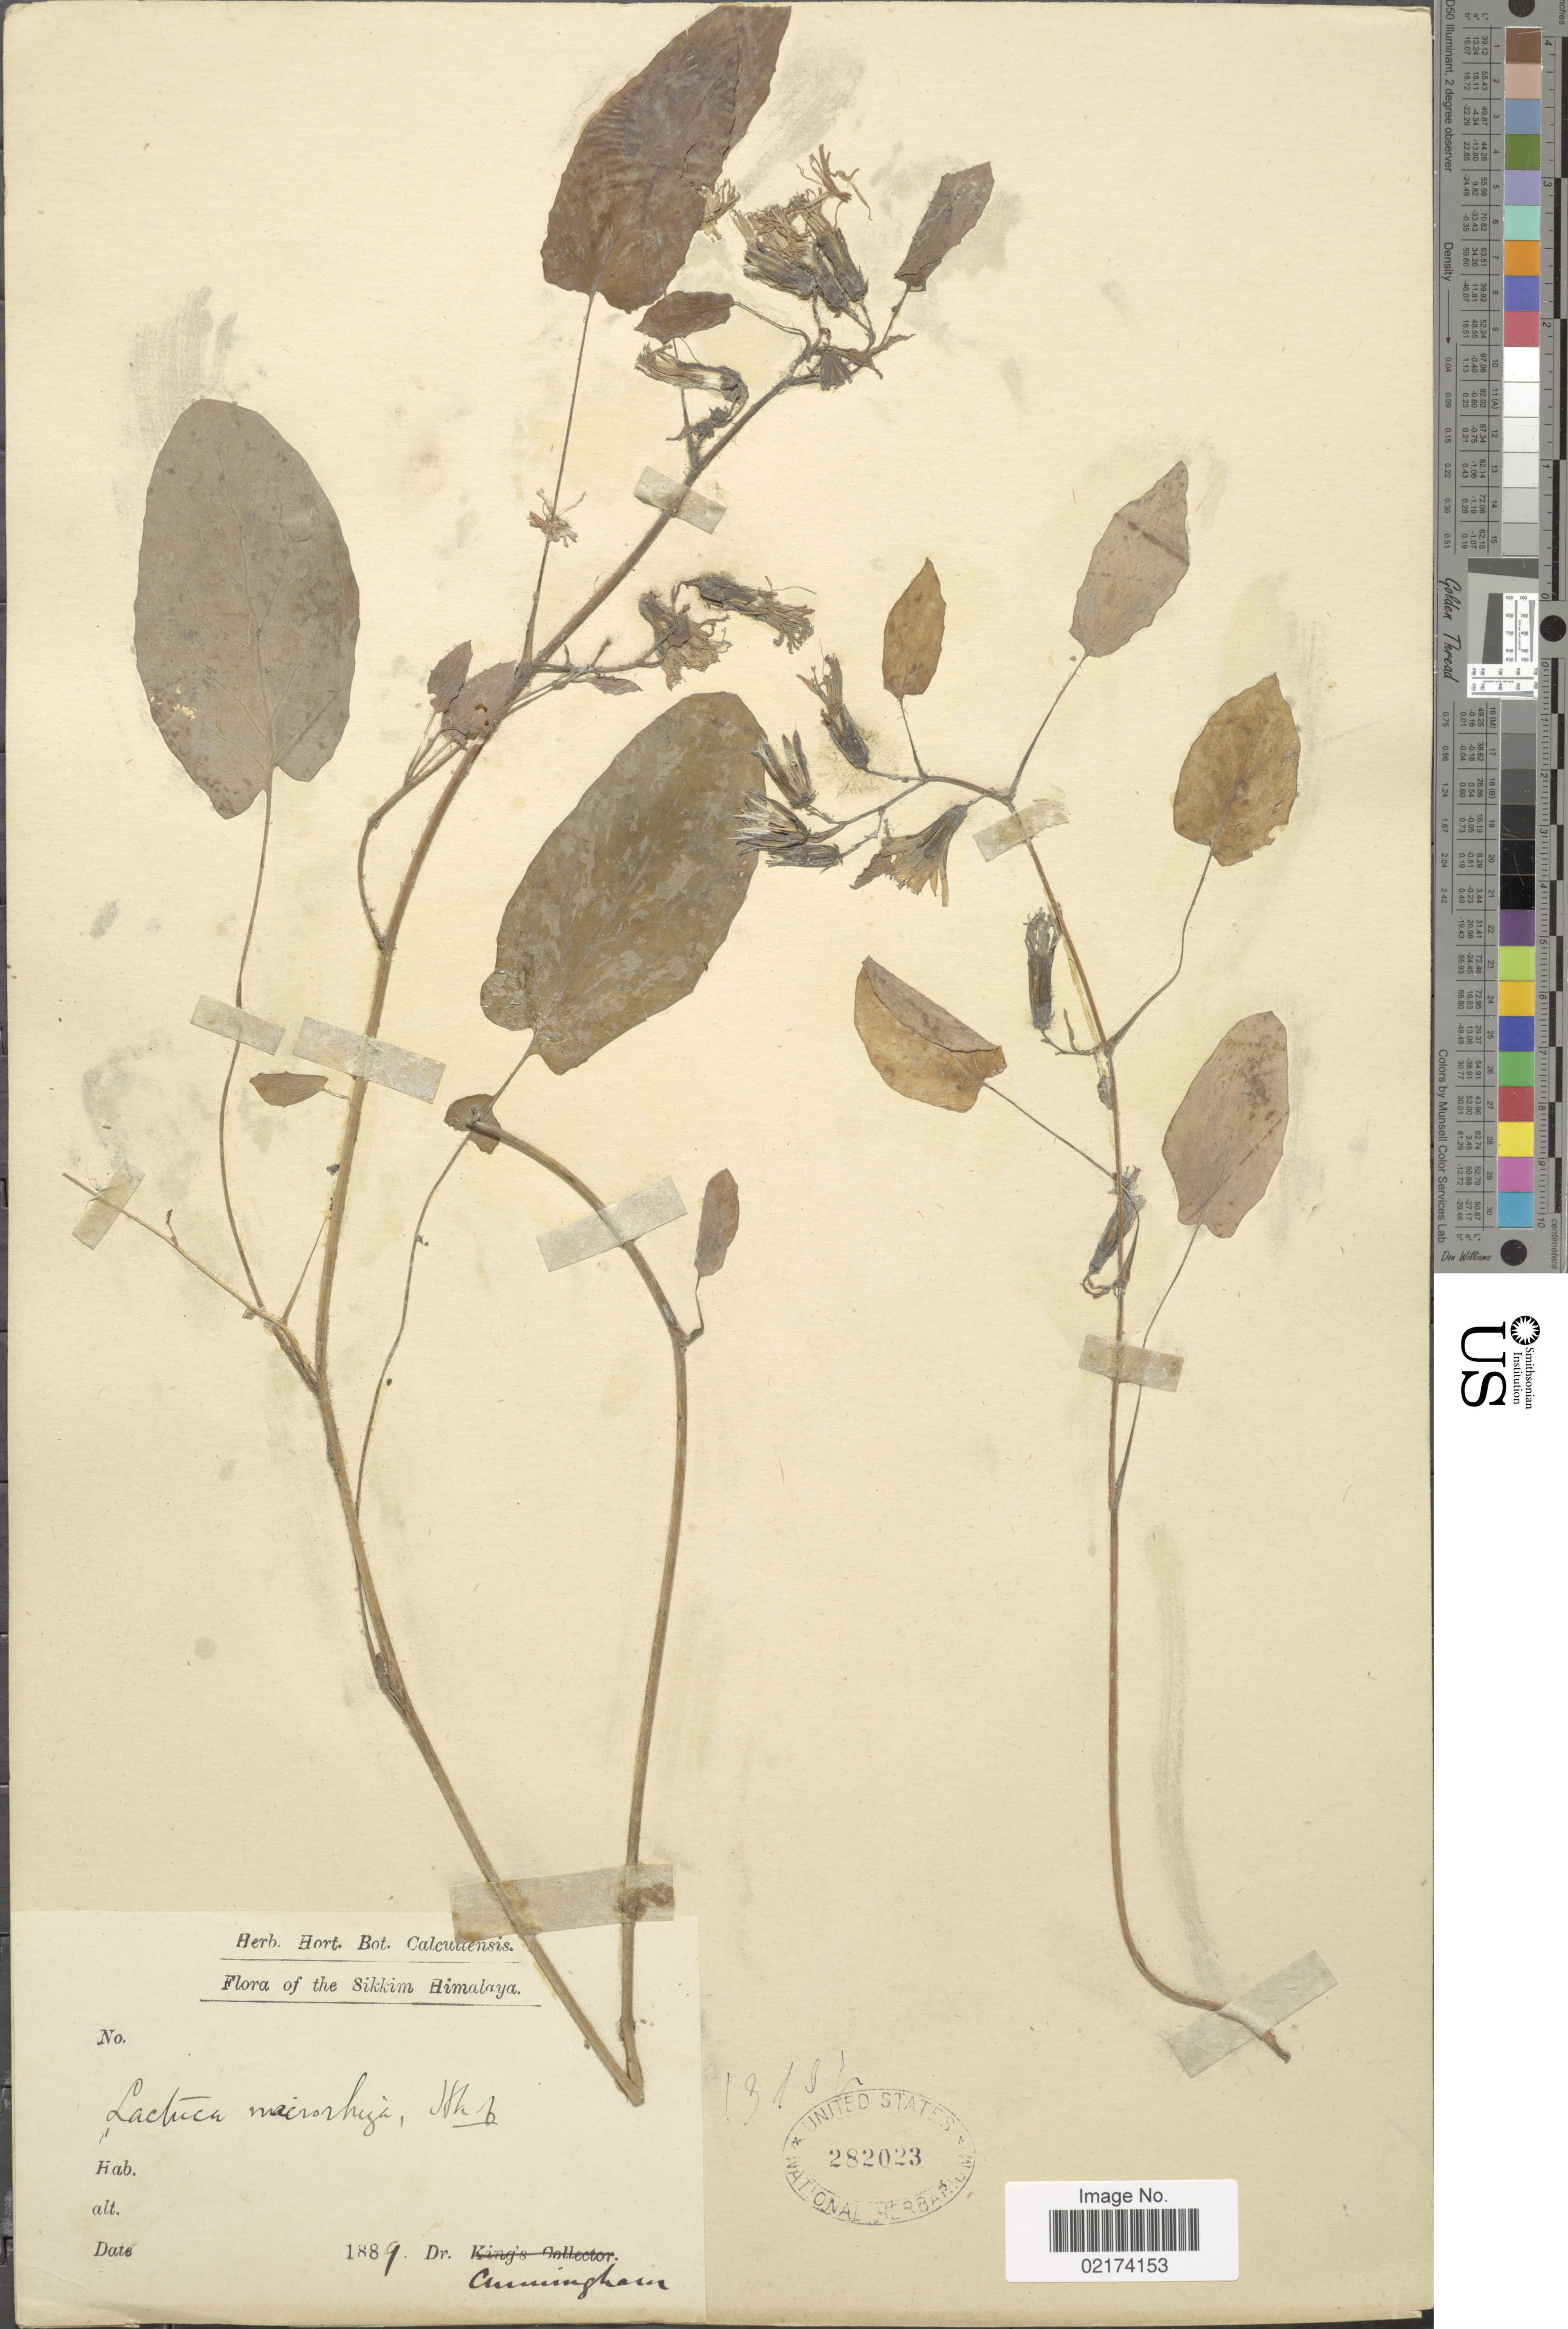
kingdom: Plantae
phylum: Tracheophyta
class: Magnoliopsida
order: Asterales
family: Asteraceae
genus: Lactuca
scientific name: Lactuca macrorhiza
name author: (Royle) Hook. f.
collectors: -. Cunningham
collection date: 1889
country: India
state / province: Sikkim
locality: Himalaya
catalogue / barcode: US 282023